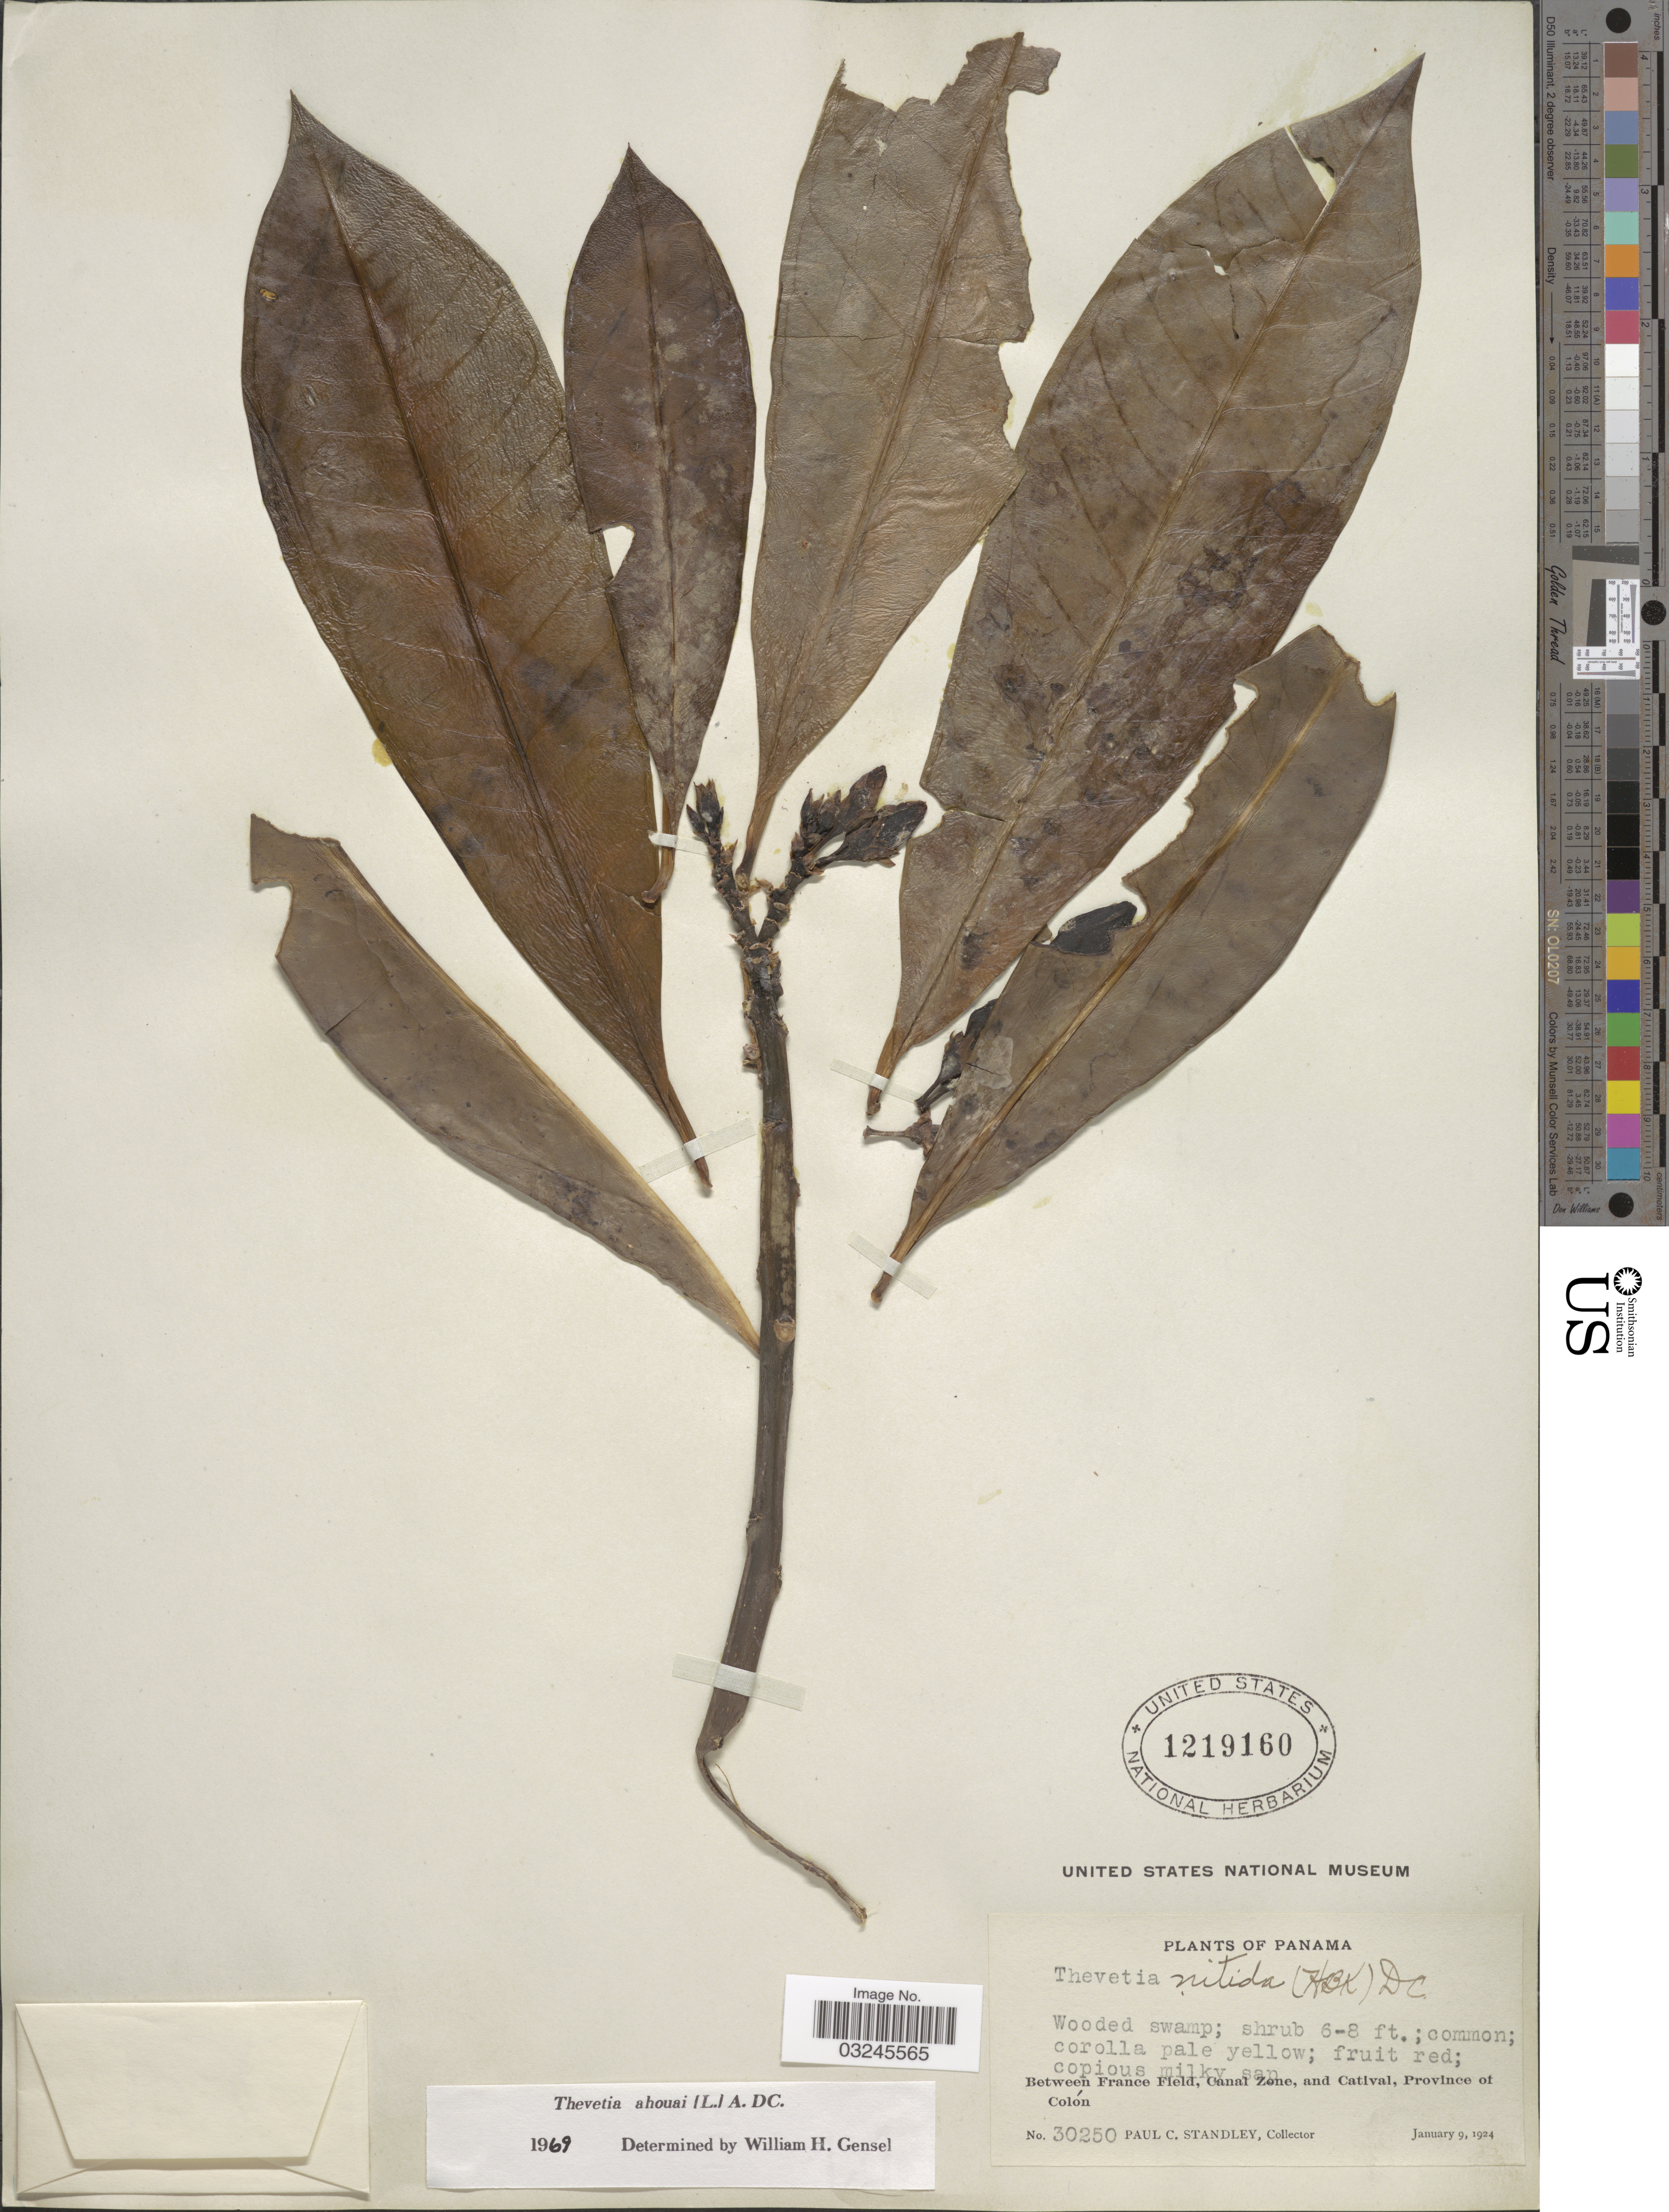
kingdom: Plantae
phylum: Tracheophyta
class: Magnoliopsida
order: Gentianales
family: Apocynaceae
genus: Thevetia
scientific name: Thevetia ahouai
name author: (L.) A. DC.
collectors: P. C. Standley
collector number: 30250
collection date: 1924-01-09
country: Panama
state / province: Colón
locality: Between France Field, Canal Zone, and Catival, Province of Colón.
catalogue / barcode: US 1219160